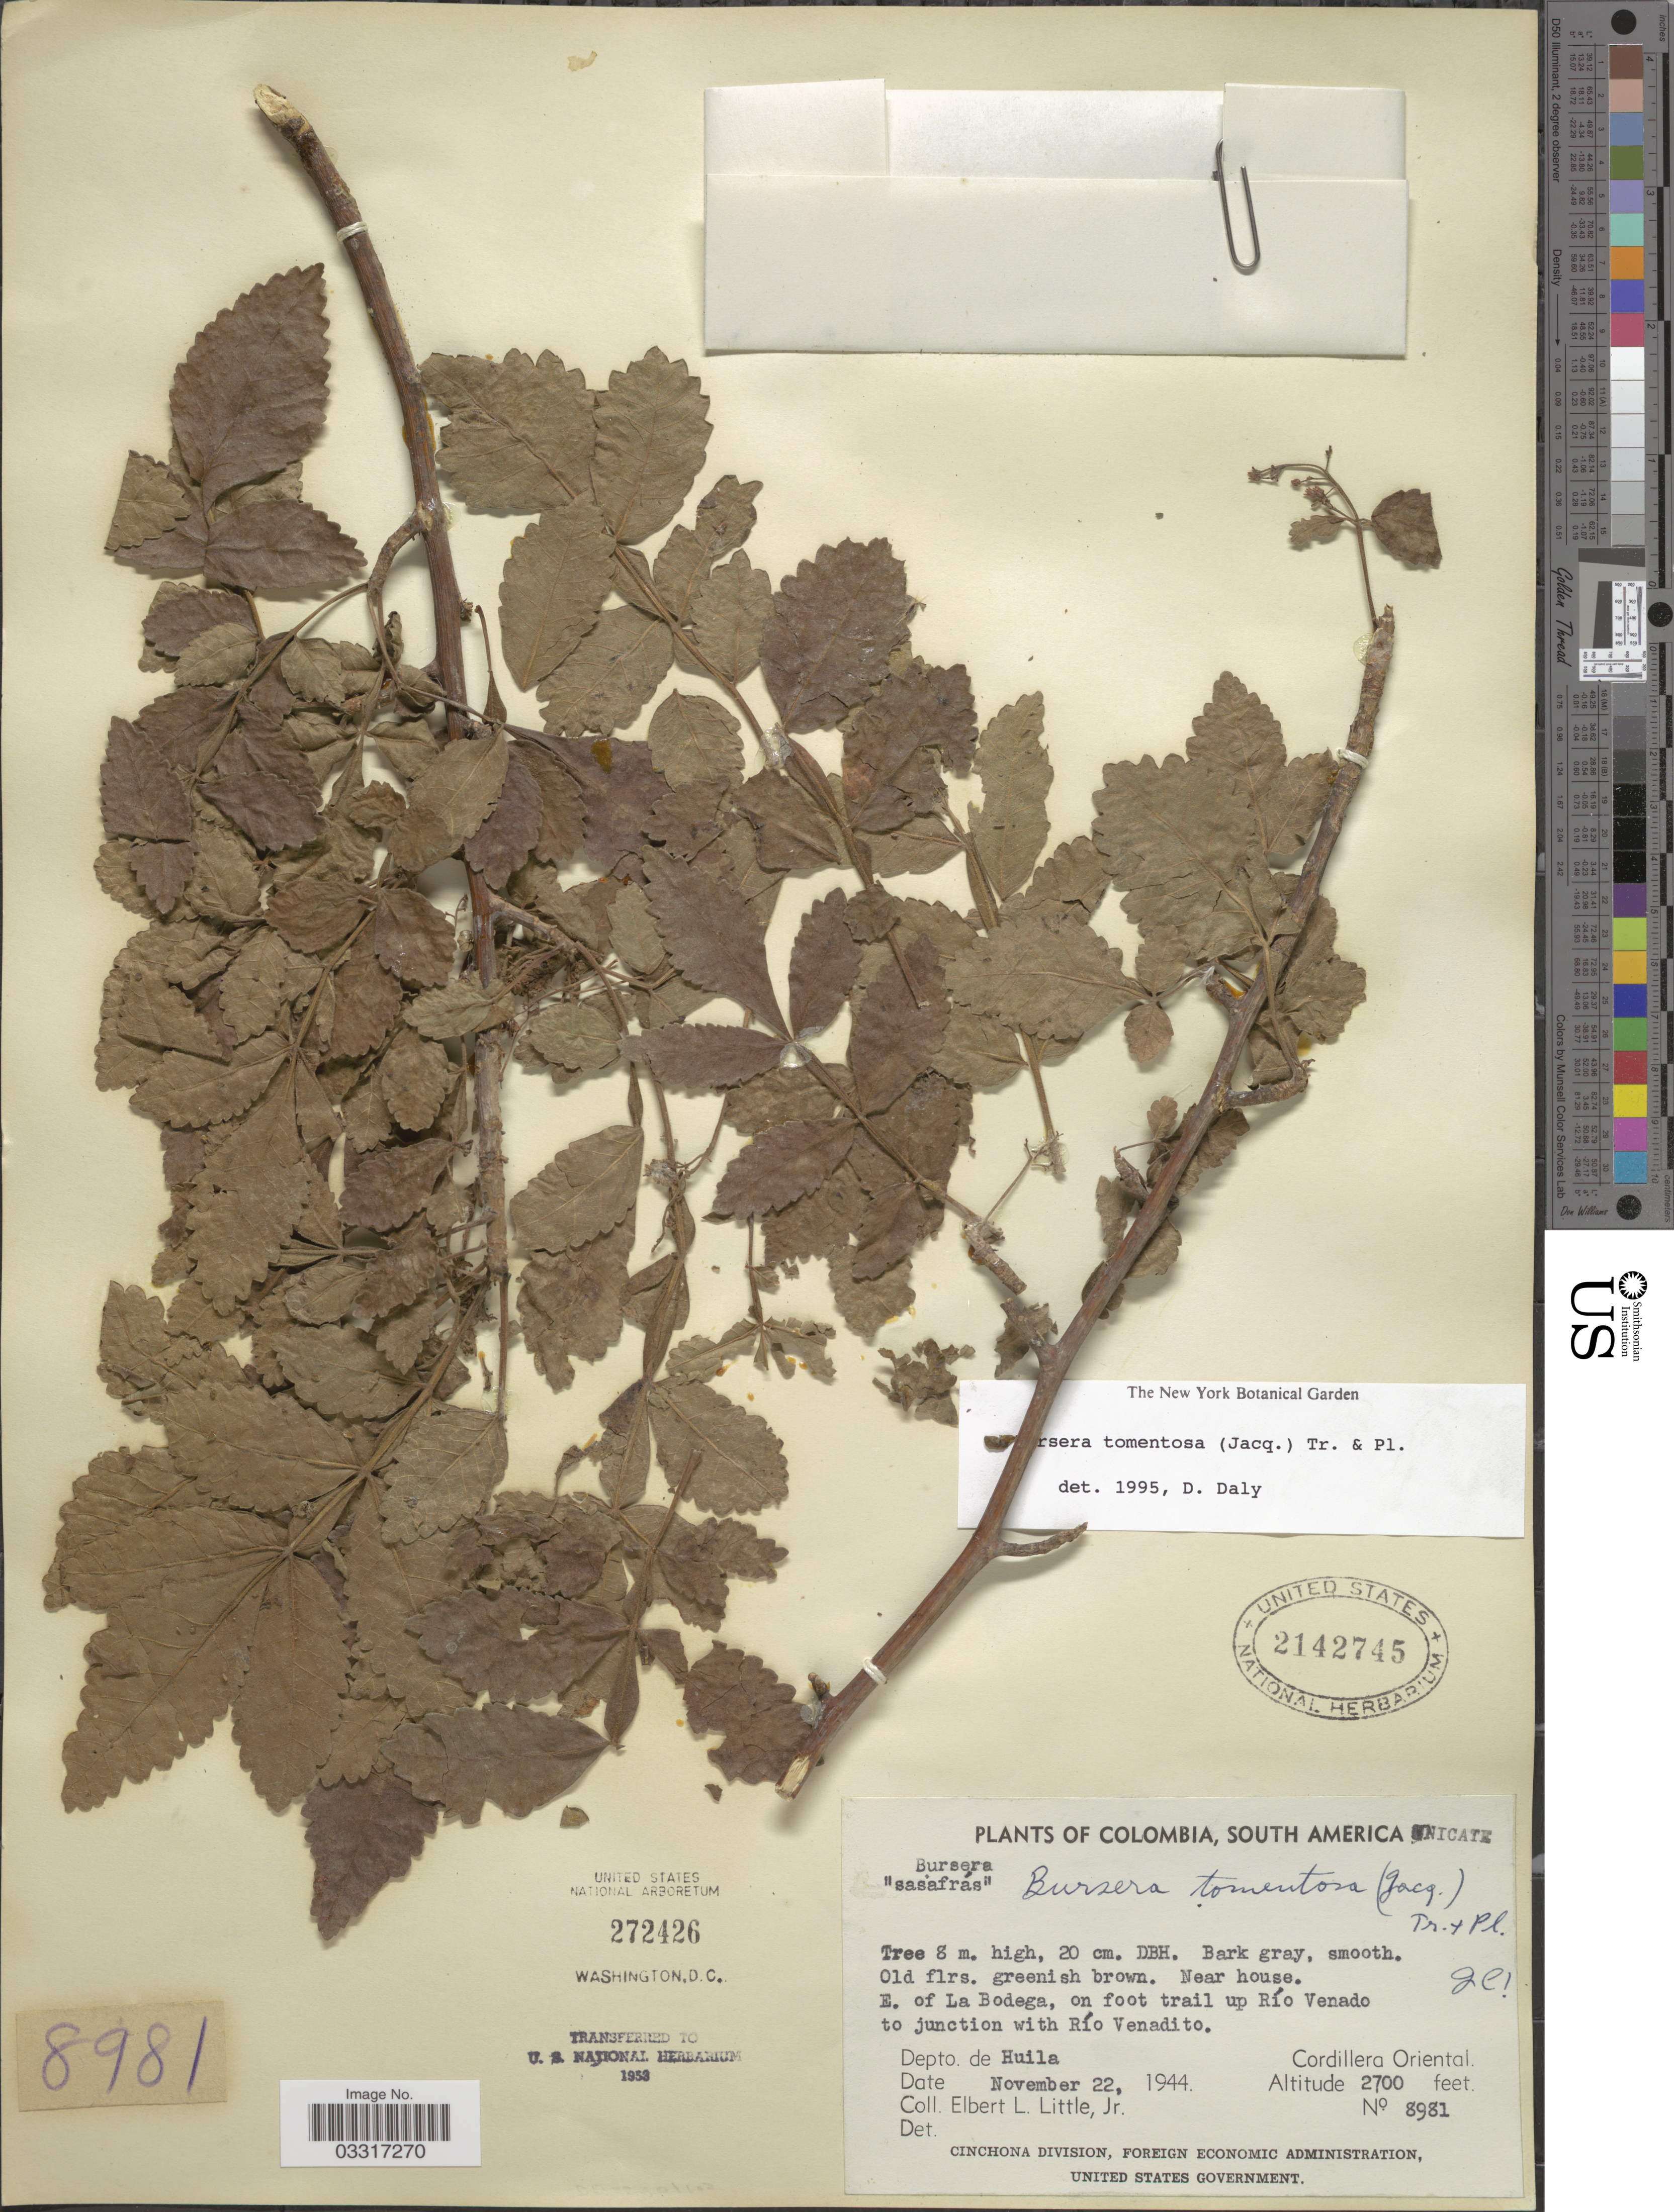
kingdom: Plantae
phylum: Tracheophyta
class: Magnoliopsida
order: Sapindales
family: Burseraceae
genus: Bursera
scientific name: Bursera tomentosa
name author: (Jacq.) Triana & Planch.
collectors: E. L. Little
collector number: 8981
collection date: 1944-11-22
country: Colombia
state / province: Huila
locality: Near house. E. of La Bodega, on foot trail up Río Venado to junction with Río Venadito. Depto. de Huila. Cordillera Oriental.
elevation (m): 823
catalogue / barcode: US 2142745